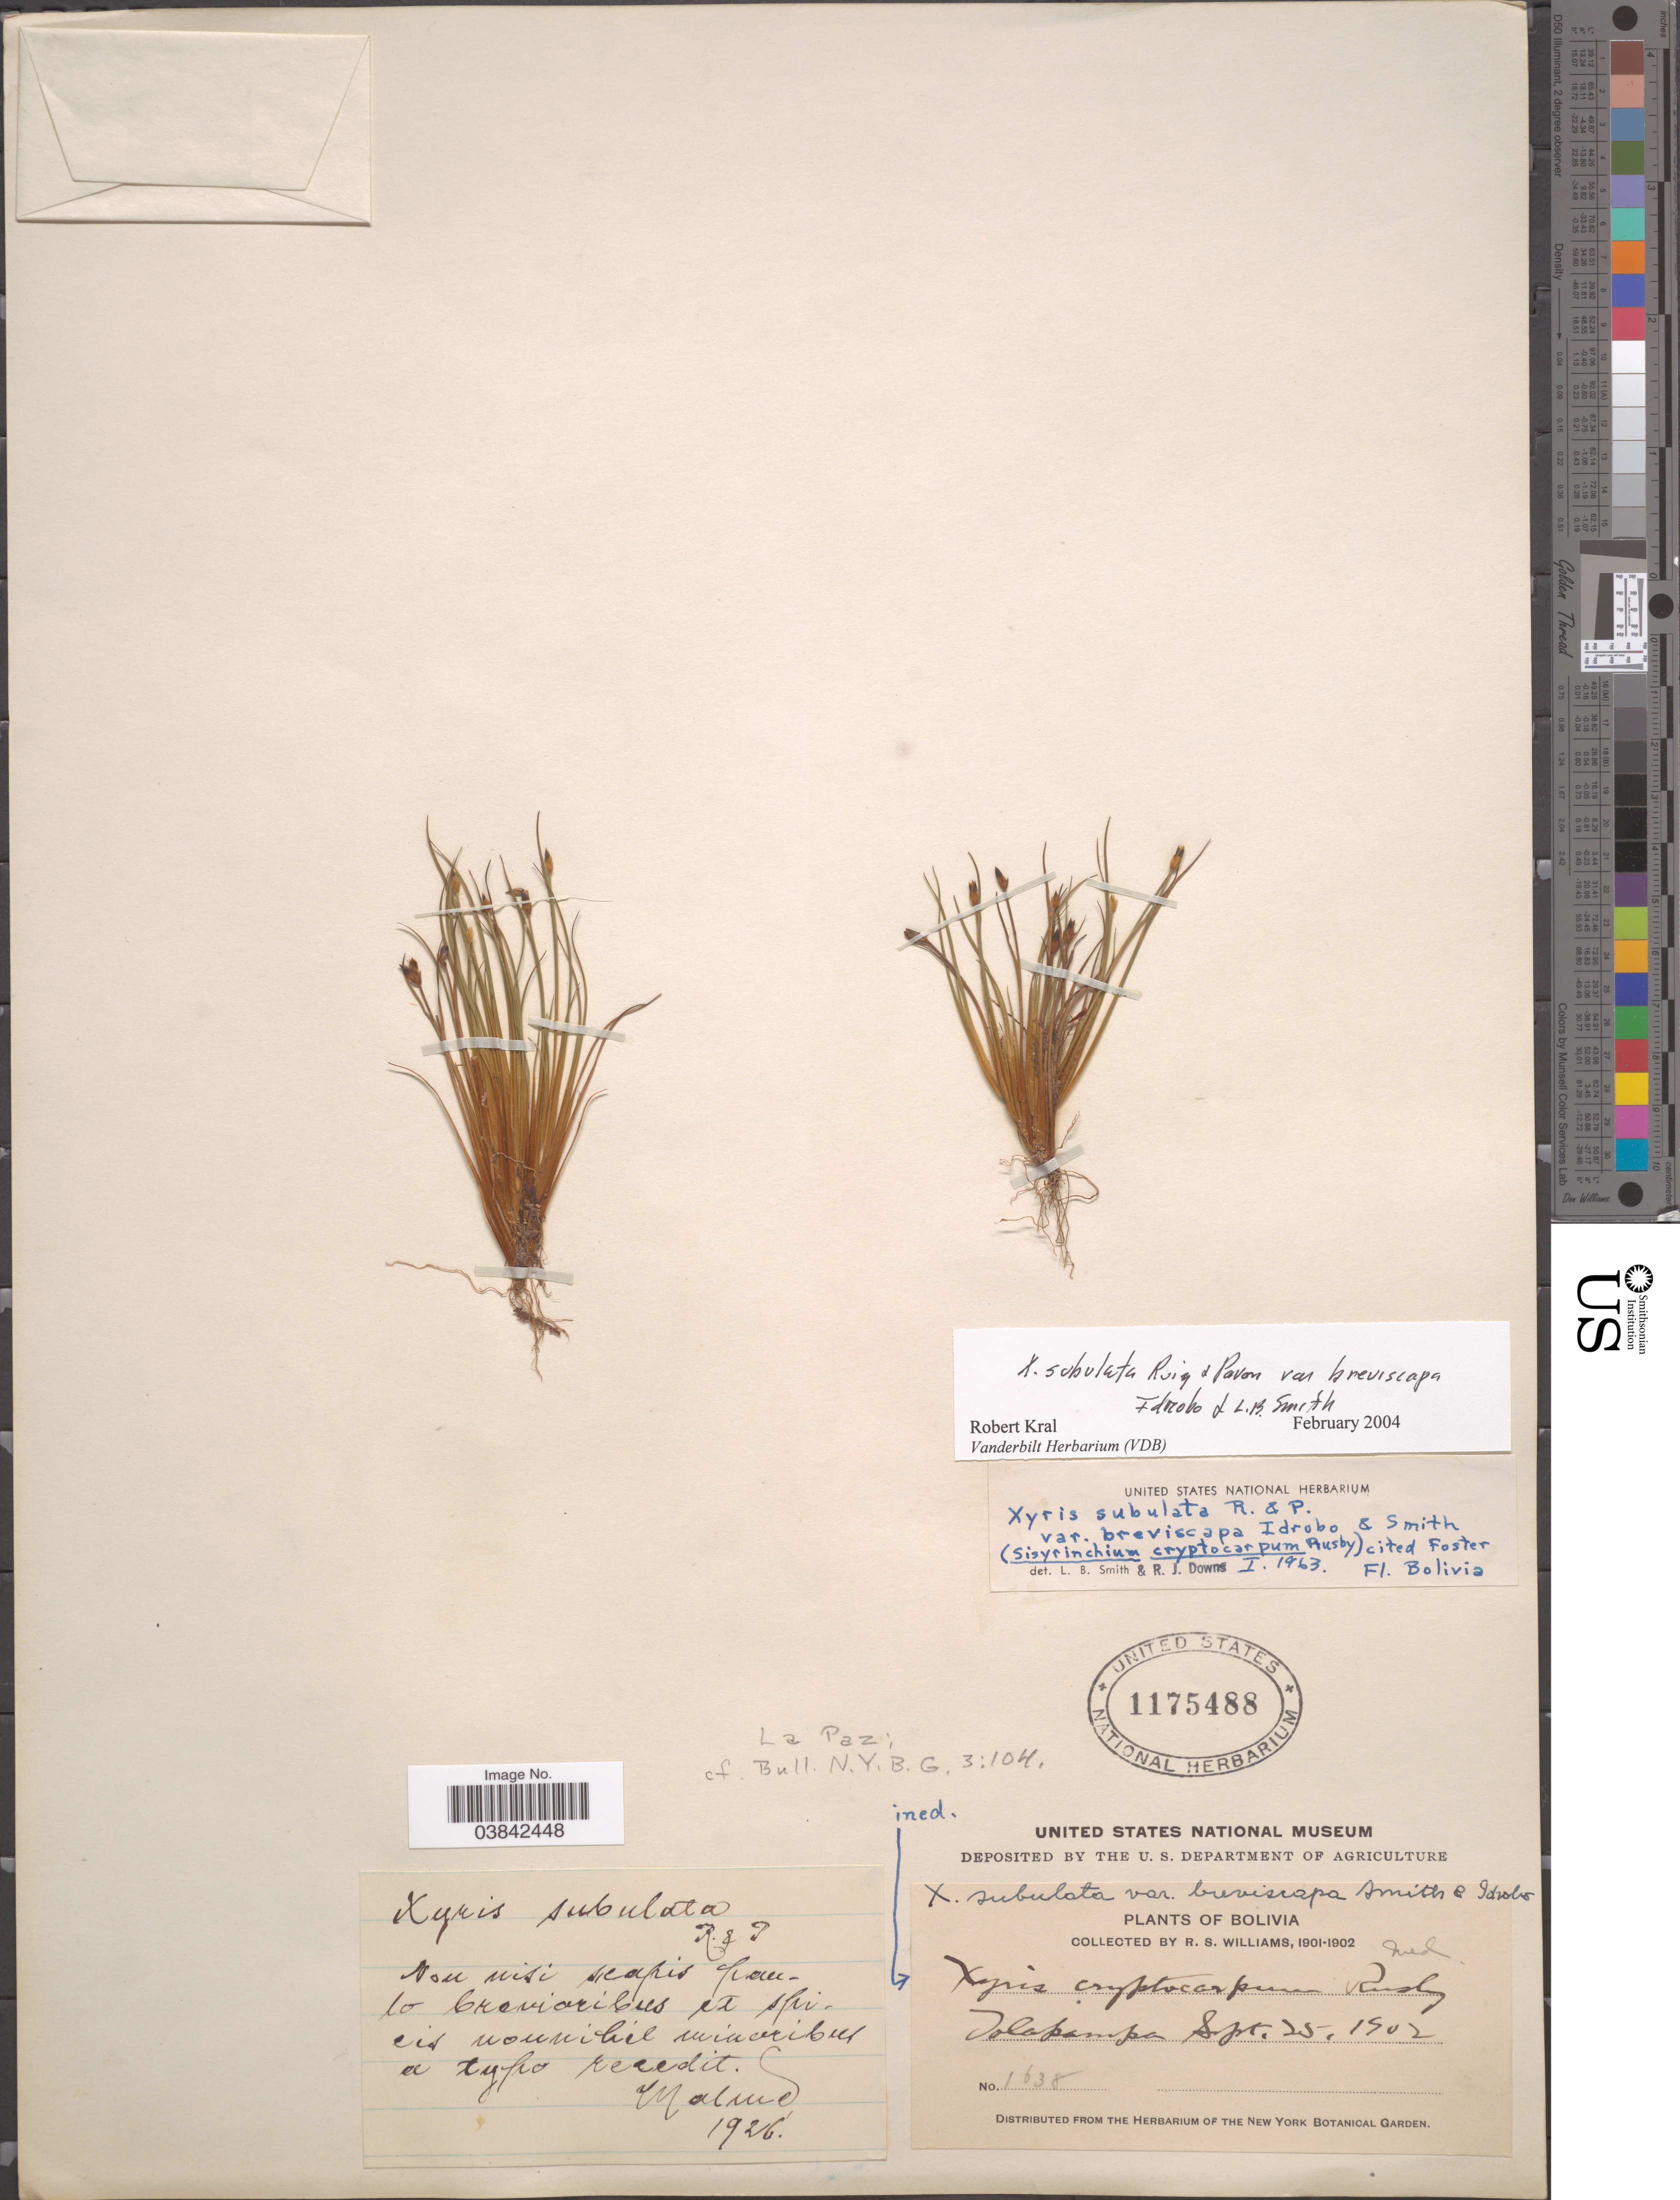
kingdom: Plantae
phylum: Tracheophyta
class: Liliopsida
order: Poales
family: Xyridaceae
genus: Xyris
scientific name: Xyris subulata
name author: Ruiz & Pav.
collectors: R. S. Williams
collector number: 1638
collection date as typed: Sep. 25, 1902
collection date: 1902-09-25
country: Bolivia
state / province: La Páz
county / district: Larecaja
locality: Tolapampa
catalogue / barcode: US 1175488